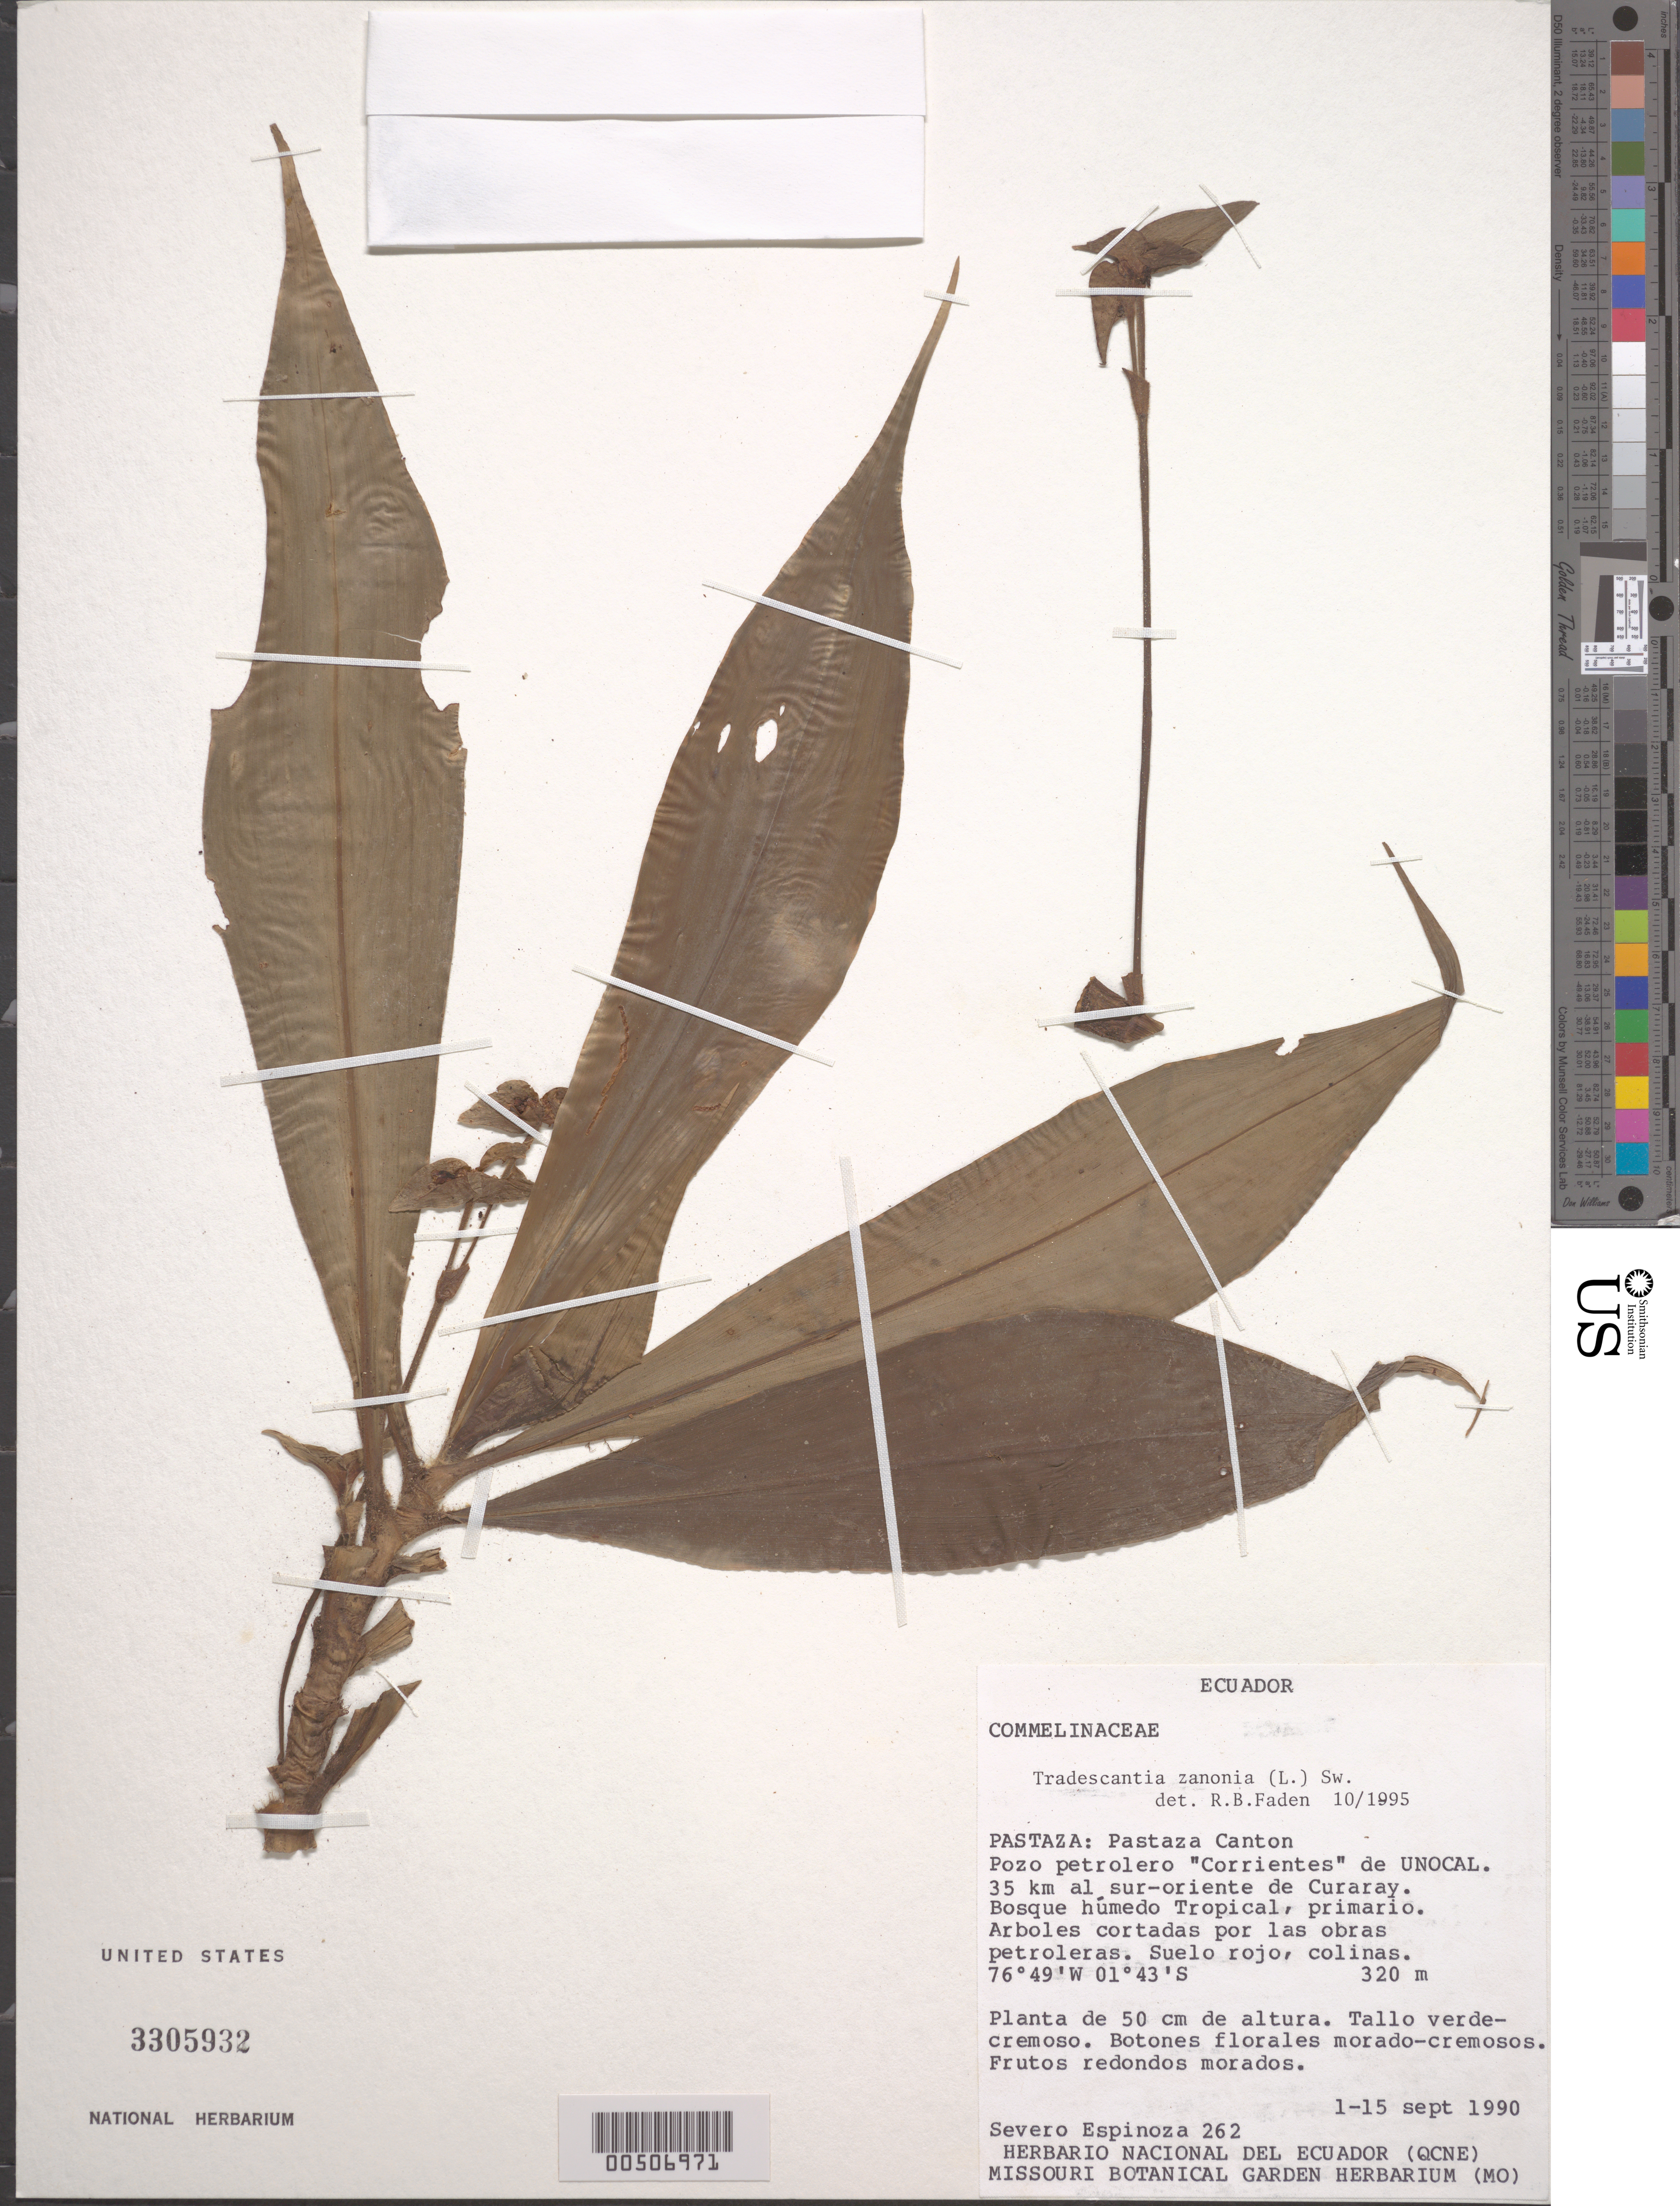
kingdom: Plantae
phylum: Tracheophyta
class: Liliopsida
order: Commelinales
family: Commelinaceae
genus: Tradescantia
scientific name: Tradescantia zanonia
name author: (L.) Sw.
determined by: Faden, Robert B., (US), Smithsonian Institution - National Museum of Natural History (UNITED STATES)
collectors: S. Espinoza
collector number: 262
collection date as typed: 01 Sep 1990 to 15 Sep 1990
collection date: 1990-09-01/1990-09-15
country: Ecuador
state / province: Pastaza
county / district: Pastaza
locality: Pastaza Canton, curaray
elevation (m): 320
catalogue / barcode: US 3305932